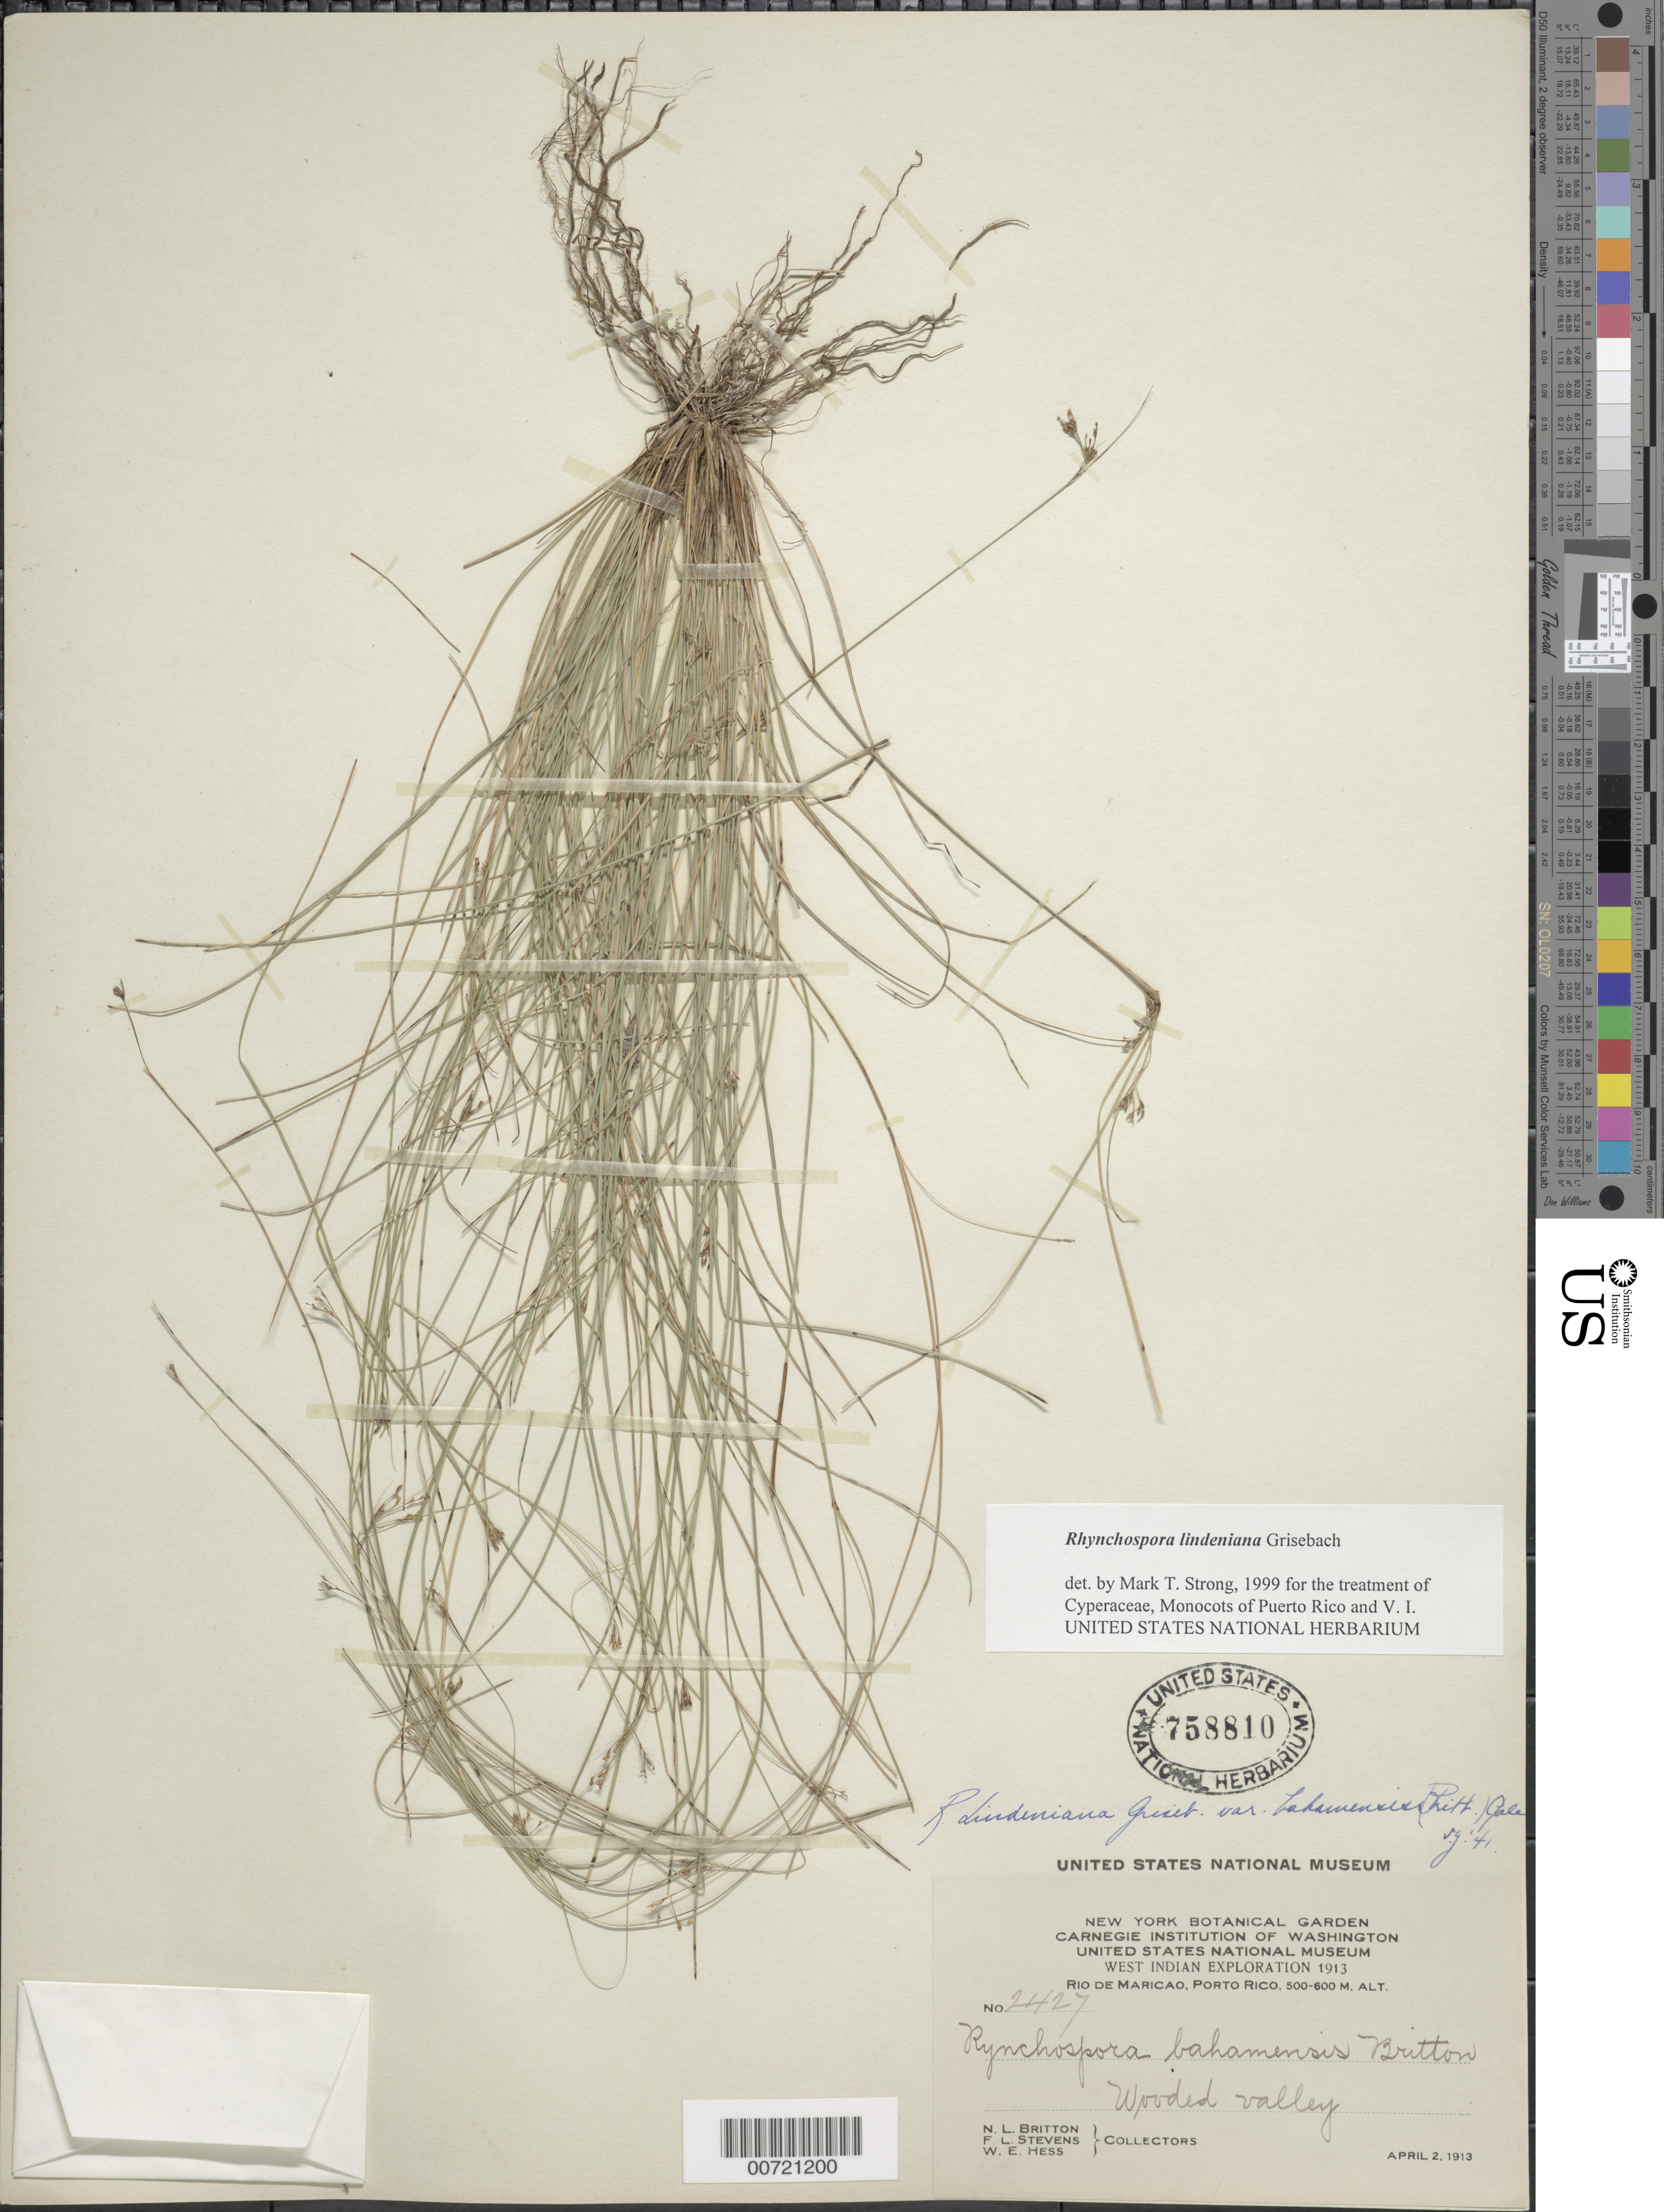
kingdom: Plantae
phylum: Tracheophyta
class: Liliopsida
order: Poales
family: Cyperaceae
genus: Rhynchospora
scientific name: Rhynchospora lindeniana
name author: Griseb.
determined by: Strong, M. T., (US), Smithsonian Institution - National Museum of Natural History (UNITED STATES)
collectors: N. Britton, F. L. Stevens & W. Hess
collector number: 2427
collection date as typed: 02 Apr 1913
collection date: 1913-04-02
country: Puerto Rico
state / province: Maricao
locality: Rio Maricao.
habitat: Wooded valley.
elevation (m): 500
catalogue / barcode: US 758810